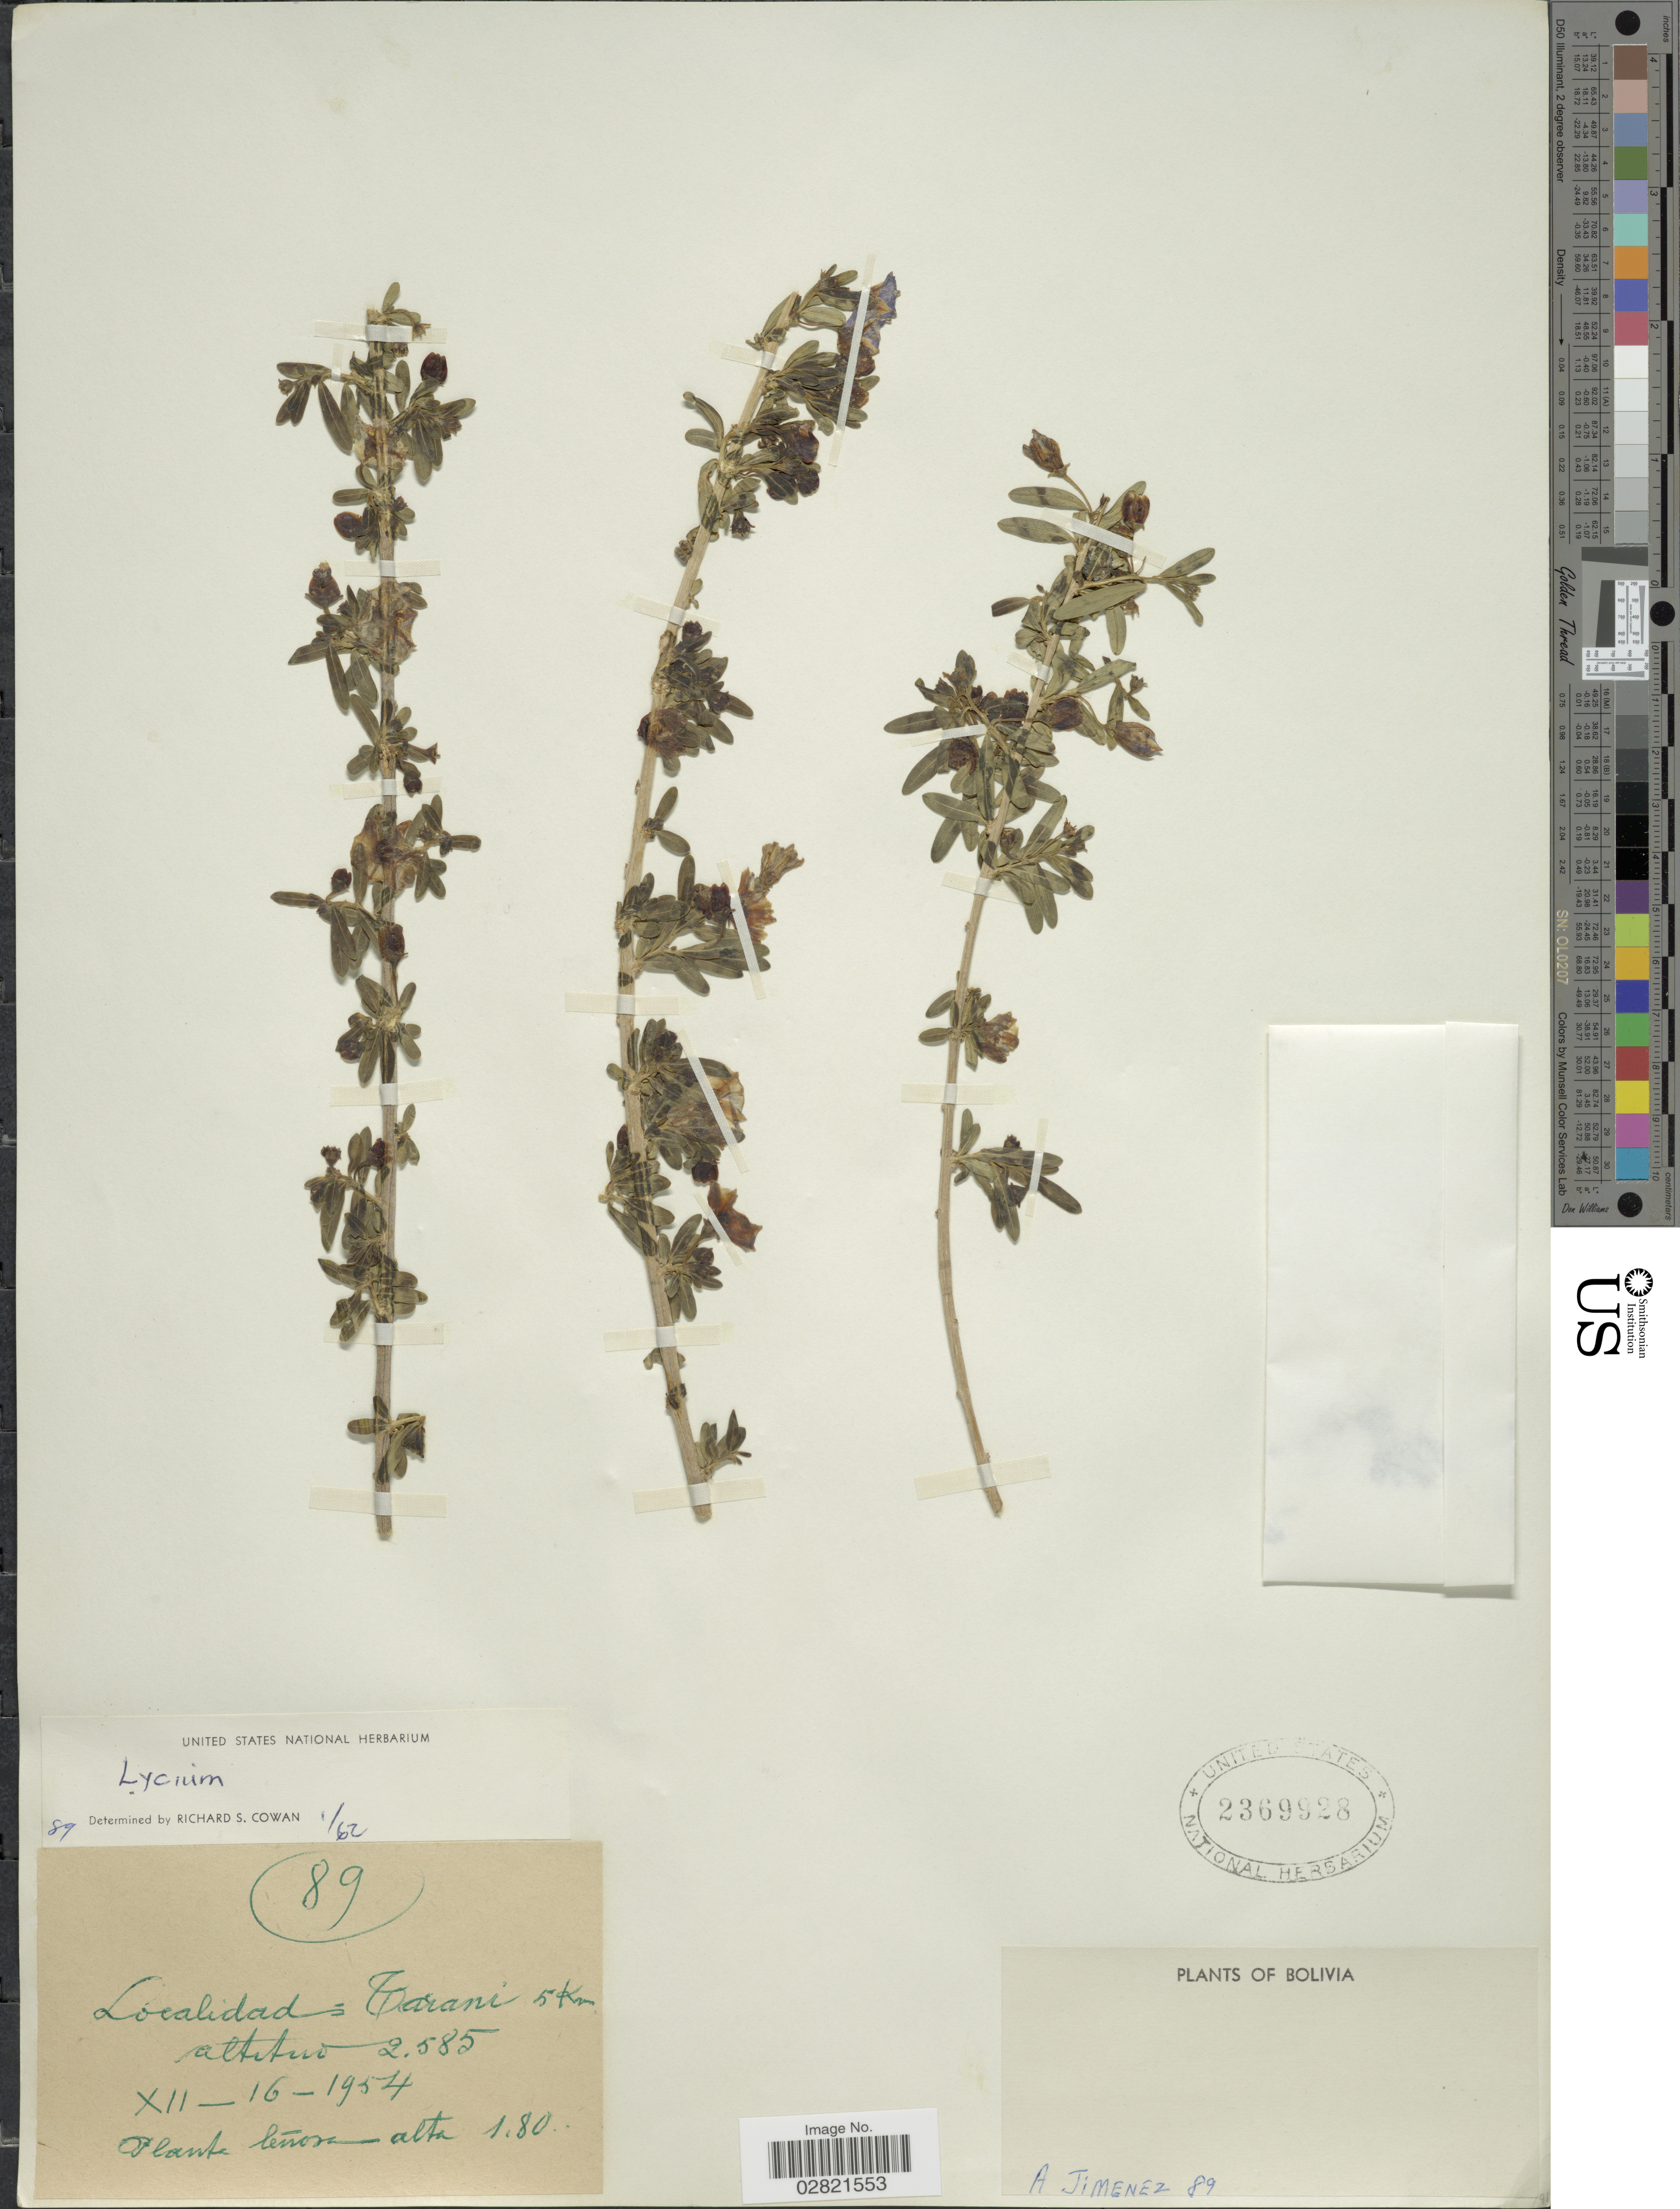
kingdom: Plantae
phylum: Tracheophyta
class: Magnoliopsida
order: Solanales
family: Solanaceae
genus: Lycium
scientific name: Lycium sp.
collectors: A. Jimenez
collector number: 89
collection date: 1954-12-16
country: Bolivia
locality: Tarani 5 km.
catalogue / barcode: US 2369928